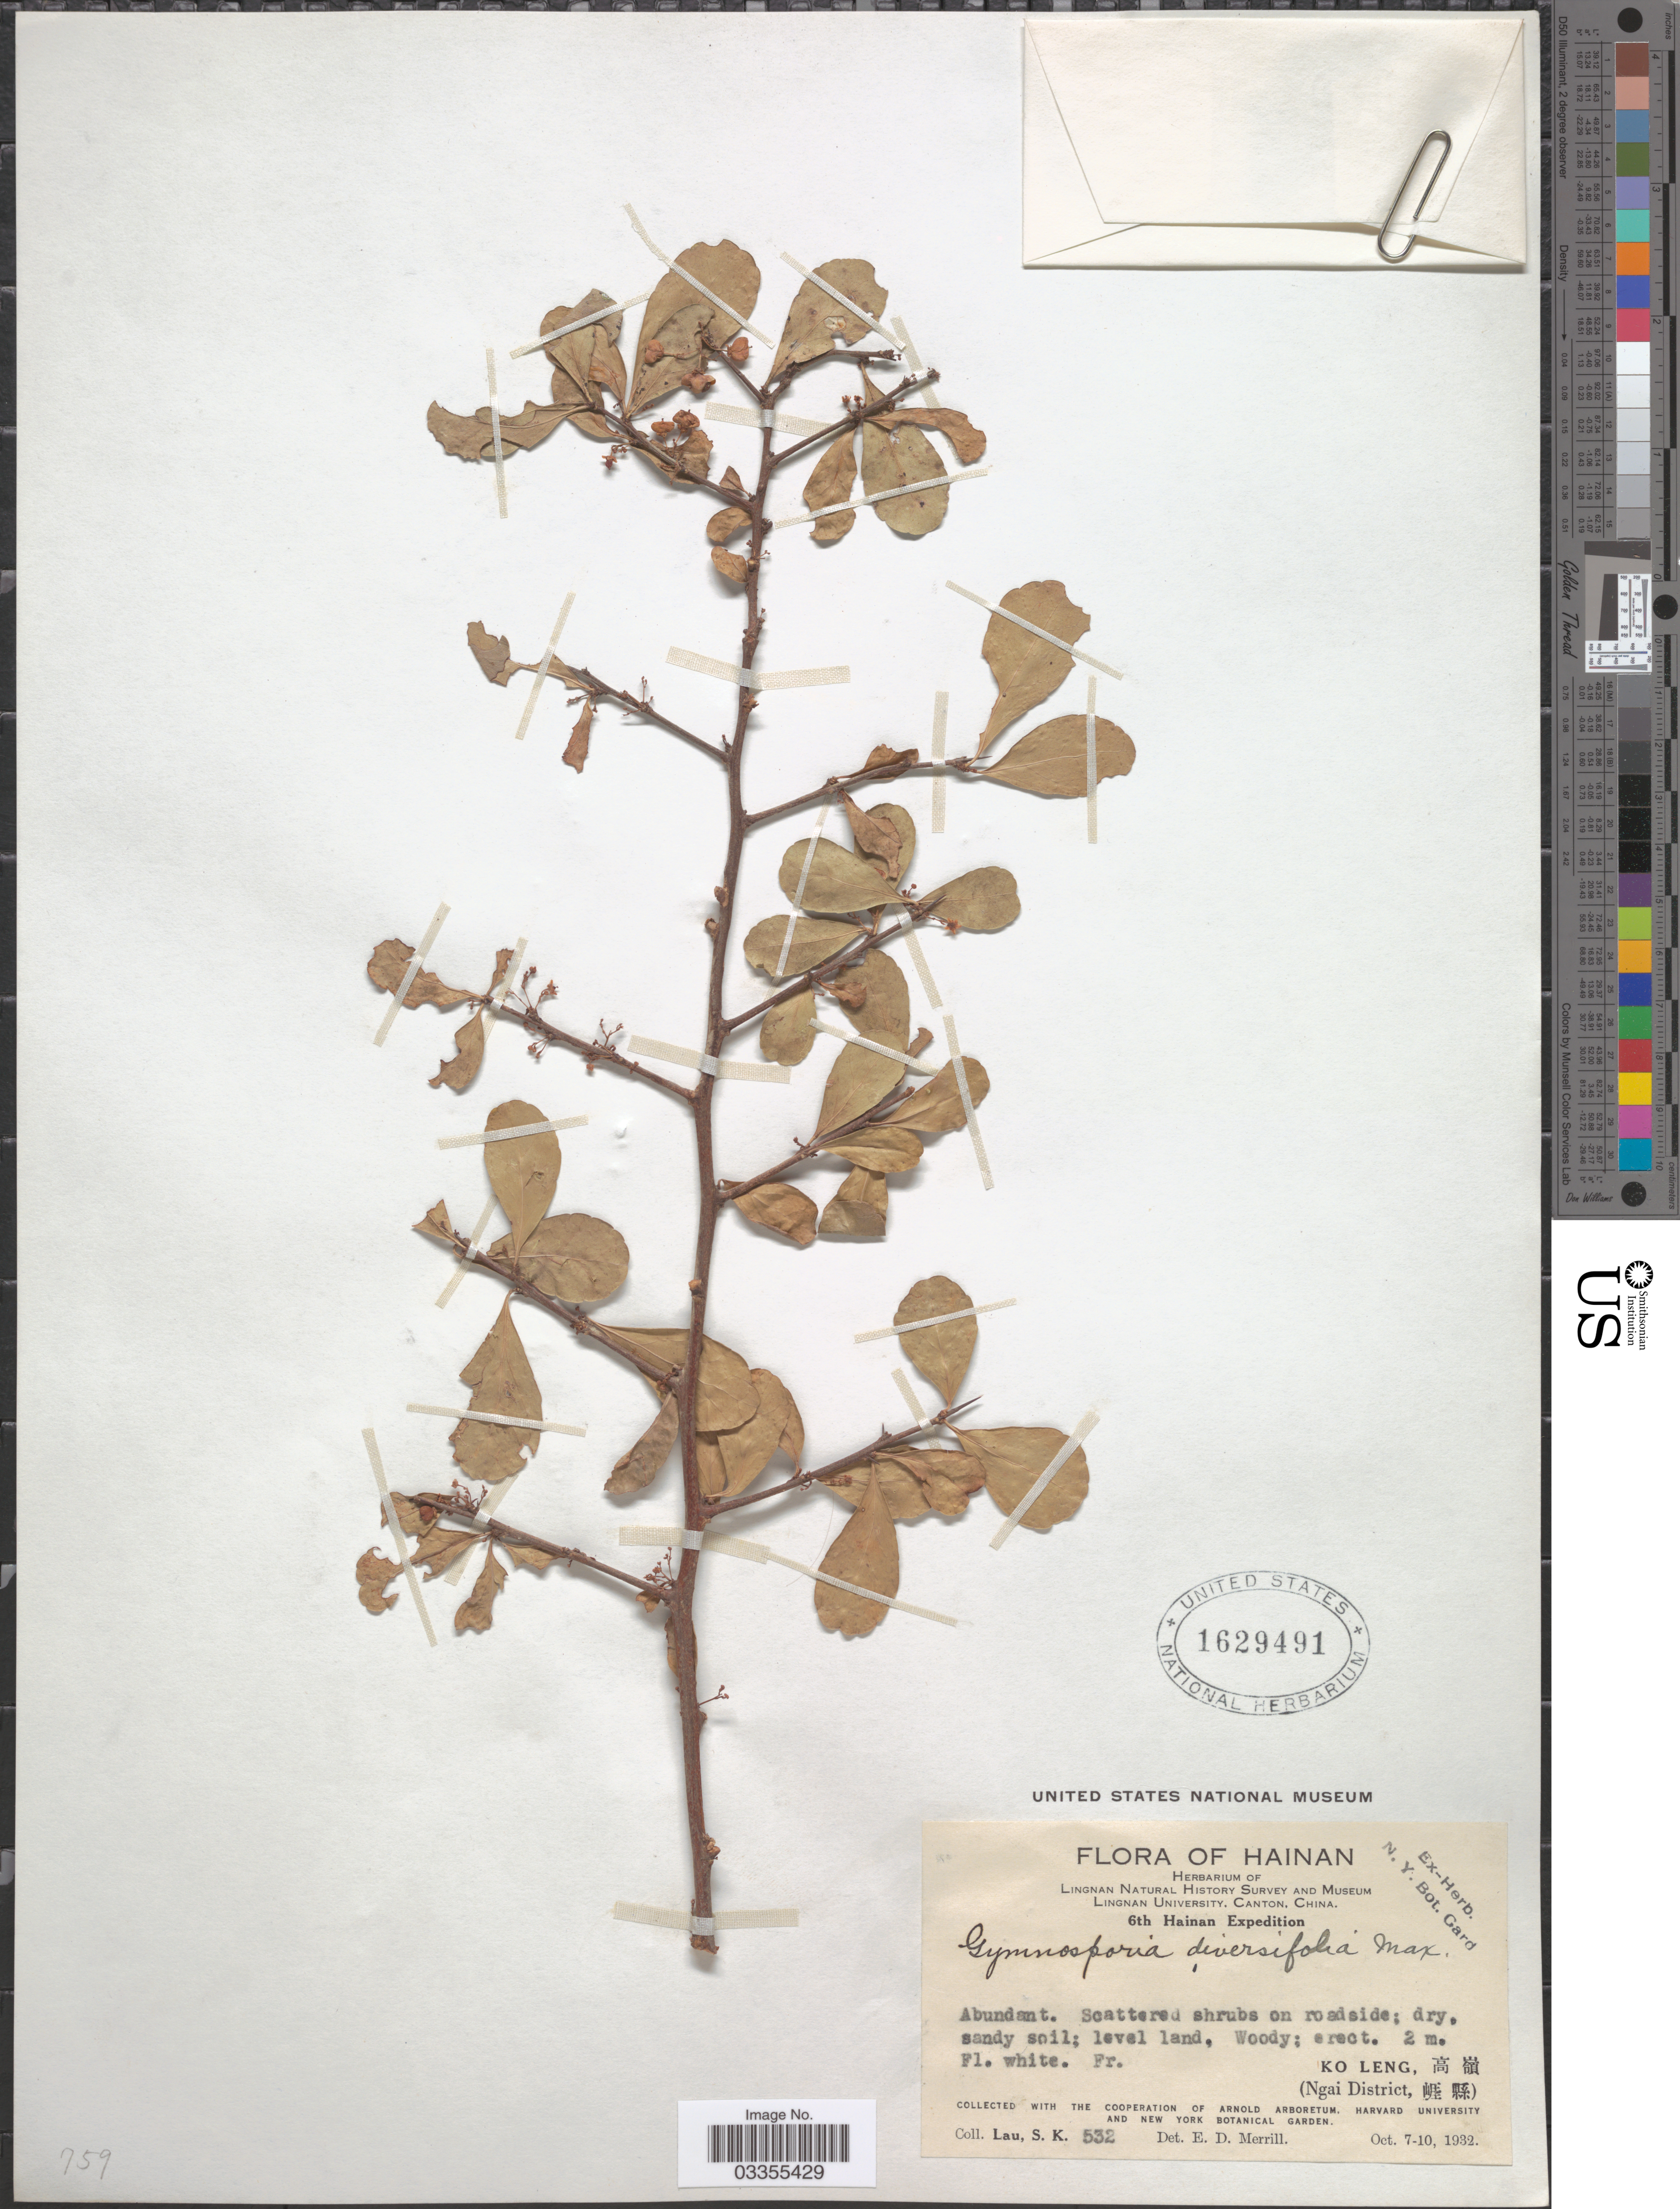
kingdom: Plantae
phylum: Tracheophyta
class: Magnoliopsida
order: Celastrales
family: Celastraceae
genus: Gymnosporia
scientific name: Gymnosporia diversifolia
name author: Maxim.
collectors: S. K. Lau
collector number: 532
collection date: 1932-10-07/1932-10-10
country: China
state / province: Hainan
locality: Ko Leng. (Ngai District).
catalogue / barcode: US 1629491